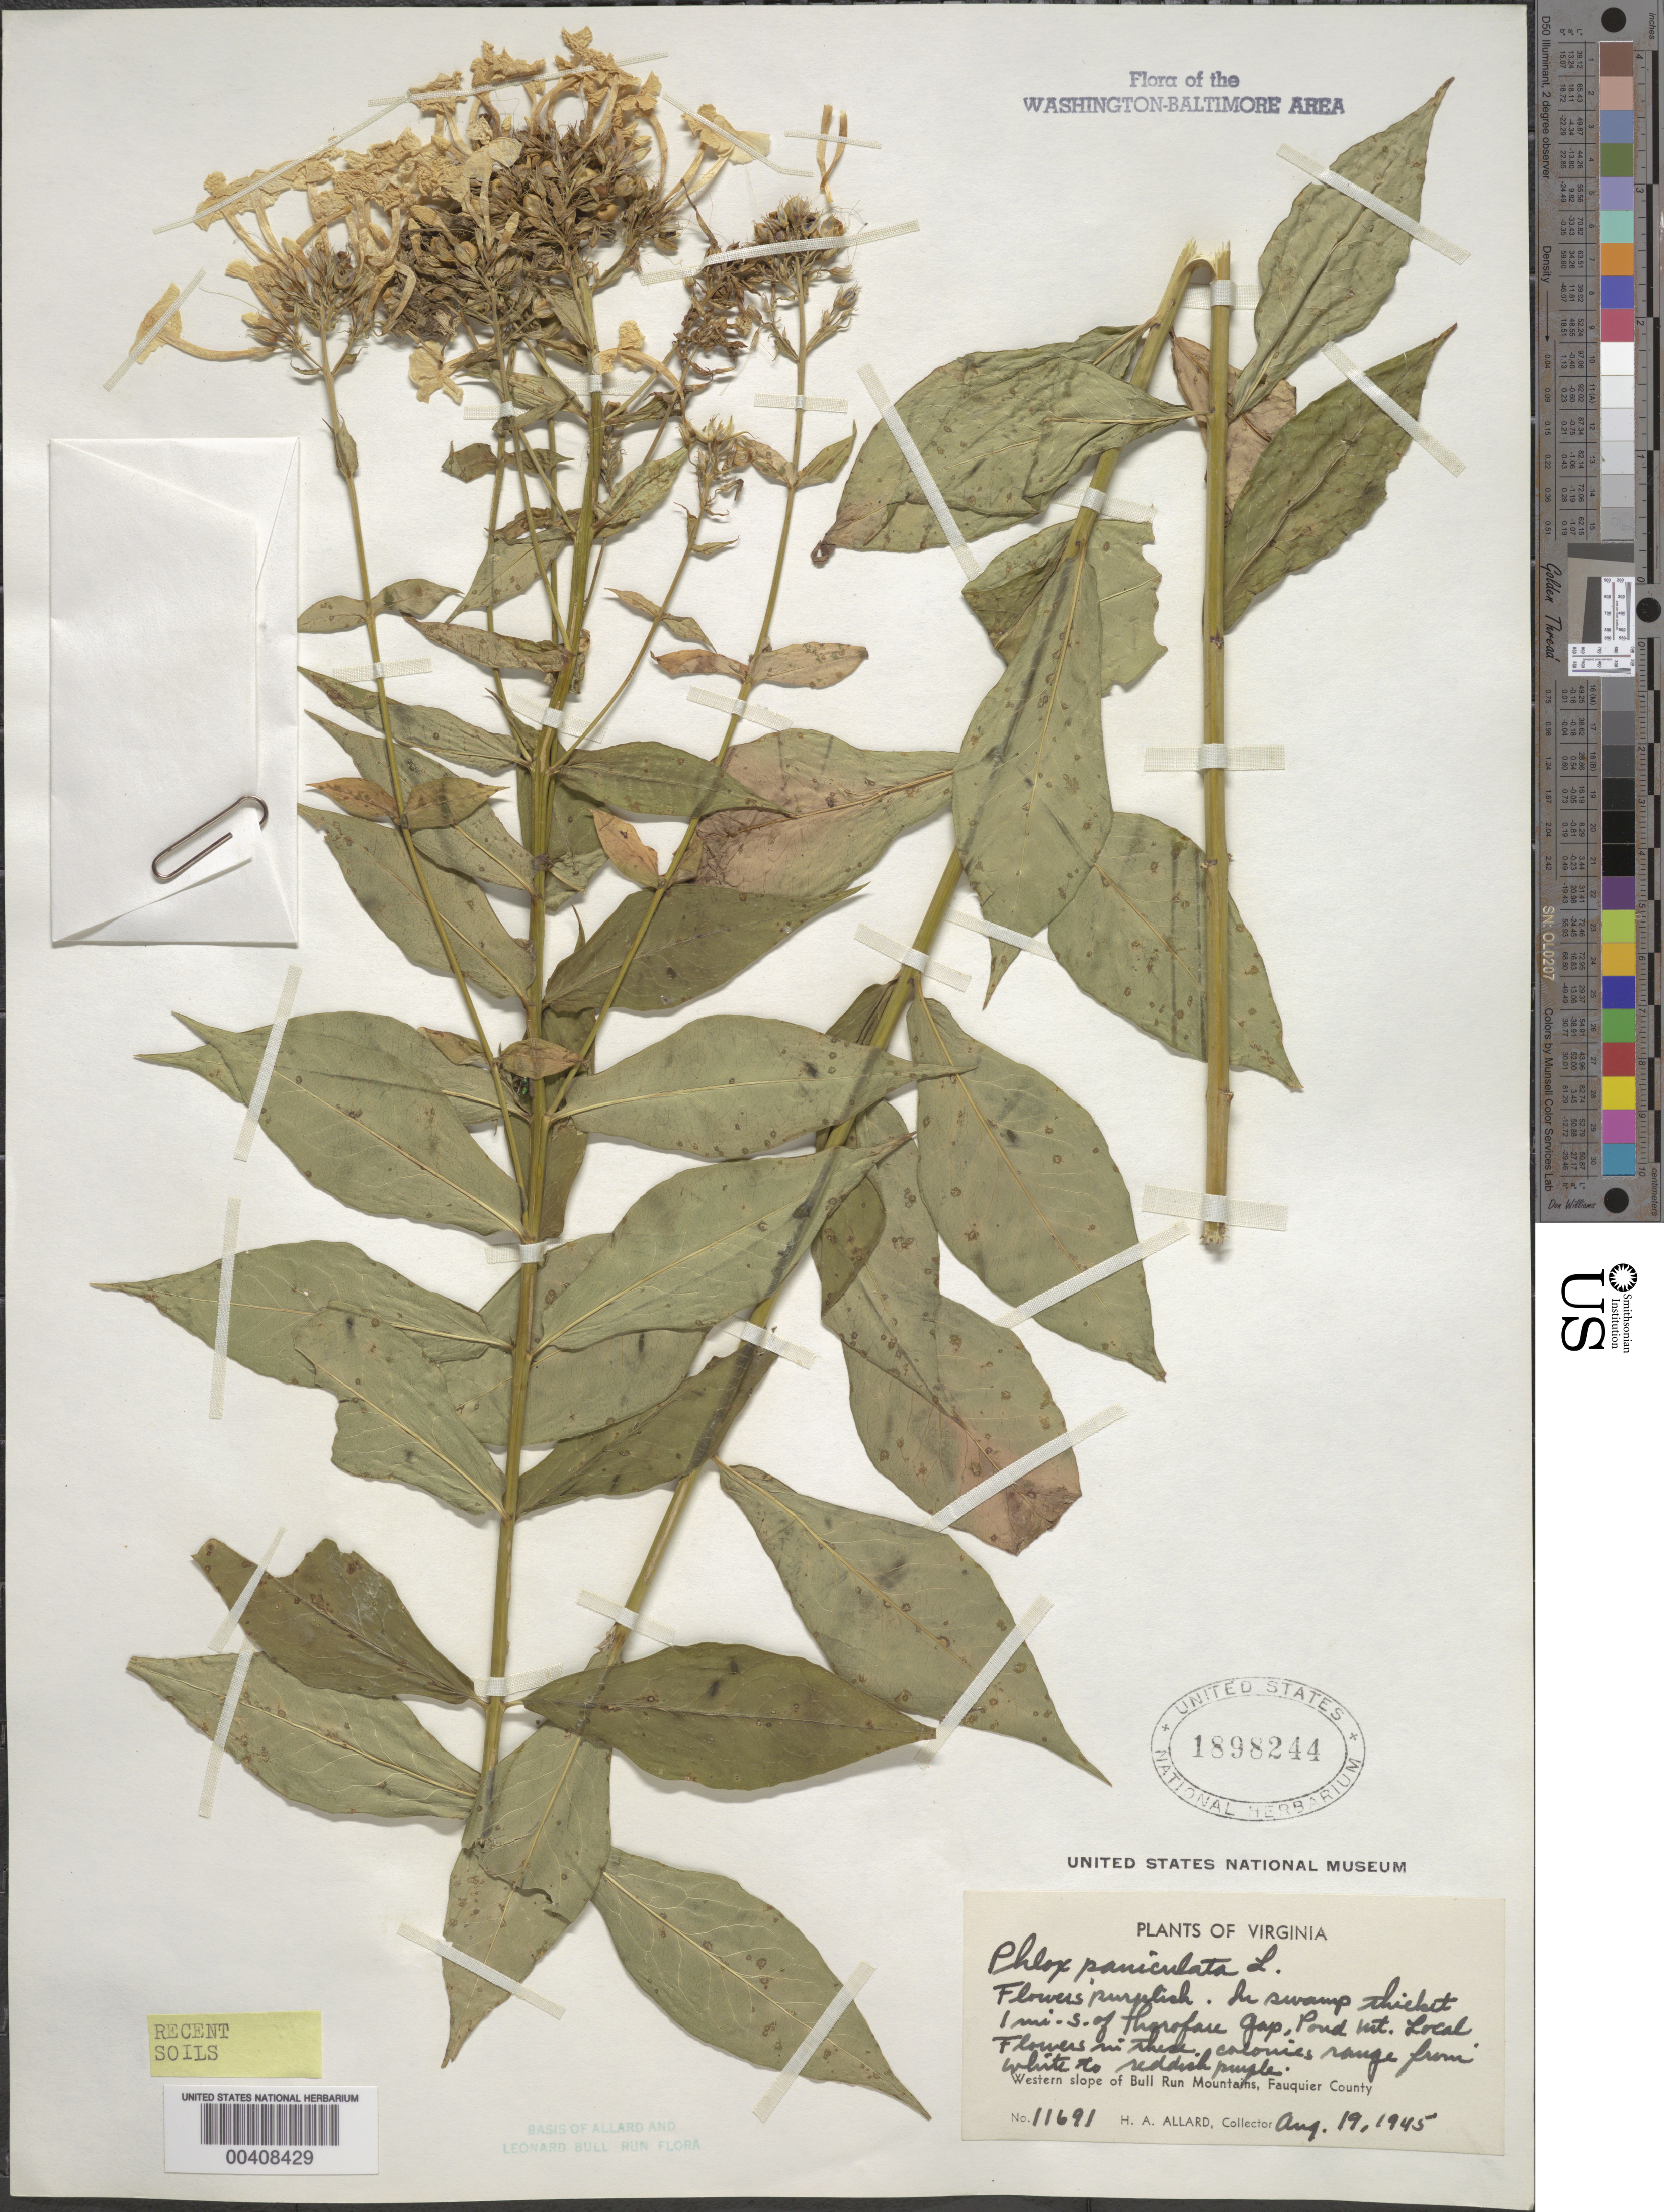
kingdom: Plantae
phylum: Tracheophyta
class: Magnoliopsida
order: Ericales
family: Polemoniaceae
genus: Phlox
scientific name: Phlox paniculata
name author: L.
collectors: H. A. Allard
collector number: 11691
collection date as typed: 19 Aug 1945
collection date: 1945-08-19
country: United States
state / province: Virginia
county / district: Fauquier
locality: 1 mi. S of Thorofare Gap, Pond Mt.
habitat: Swamp thicket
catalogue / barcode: US 1898244